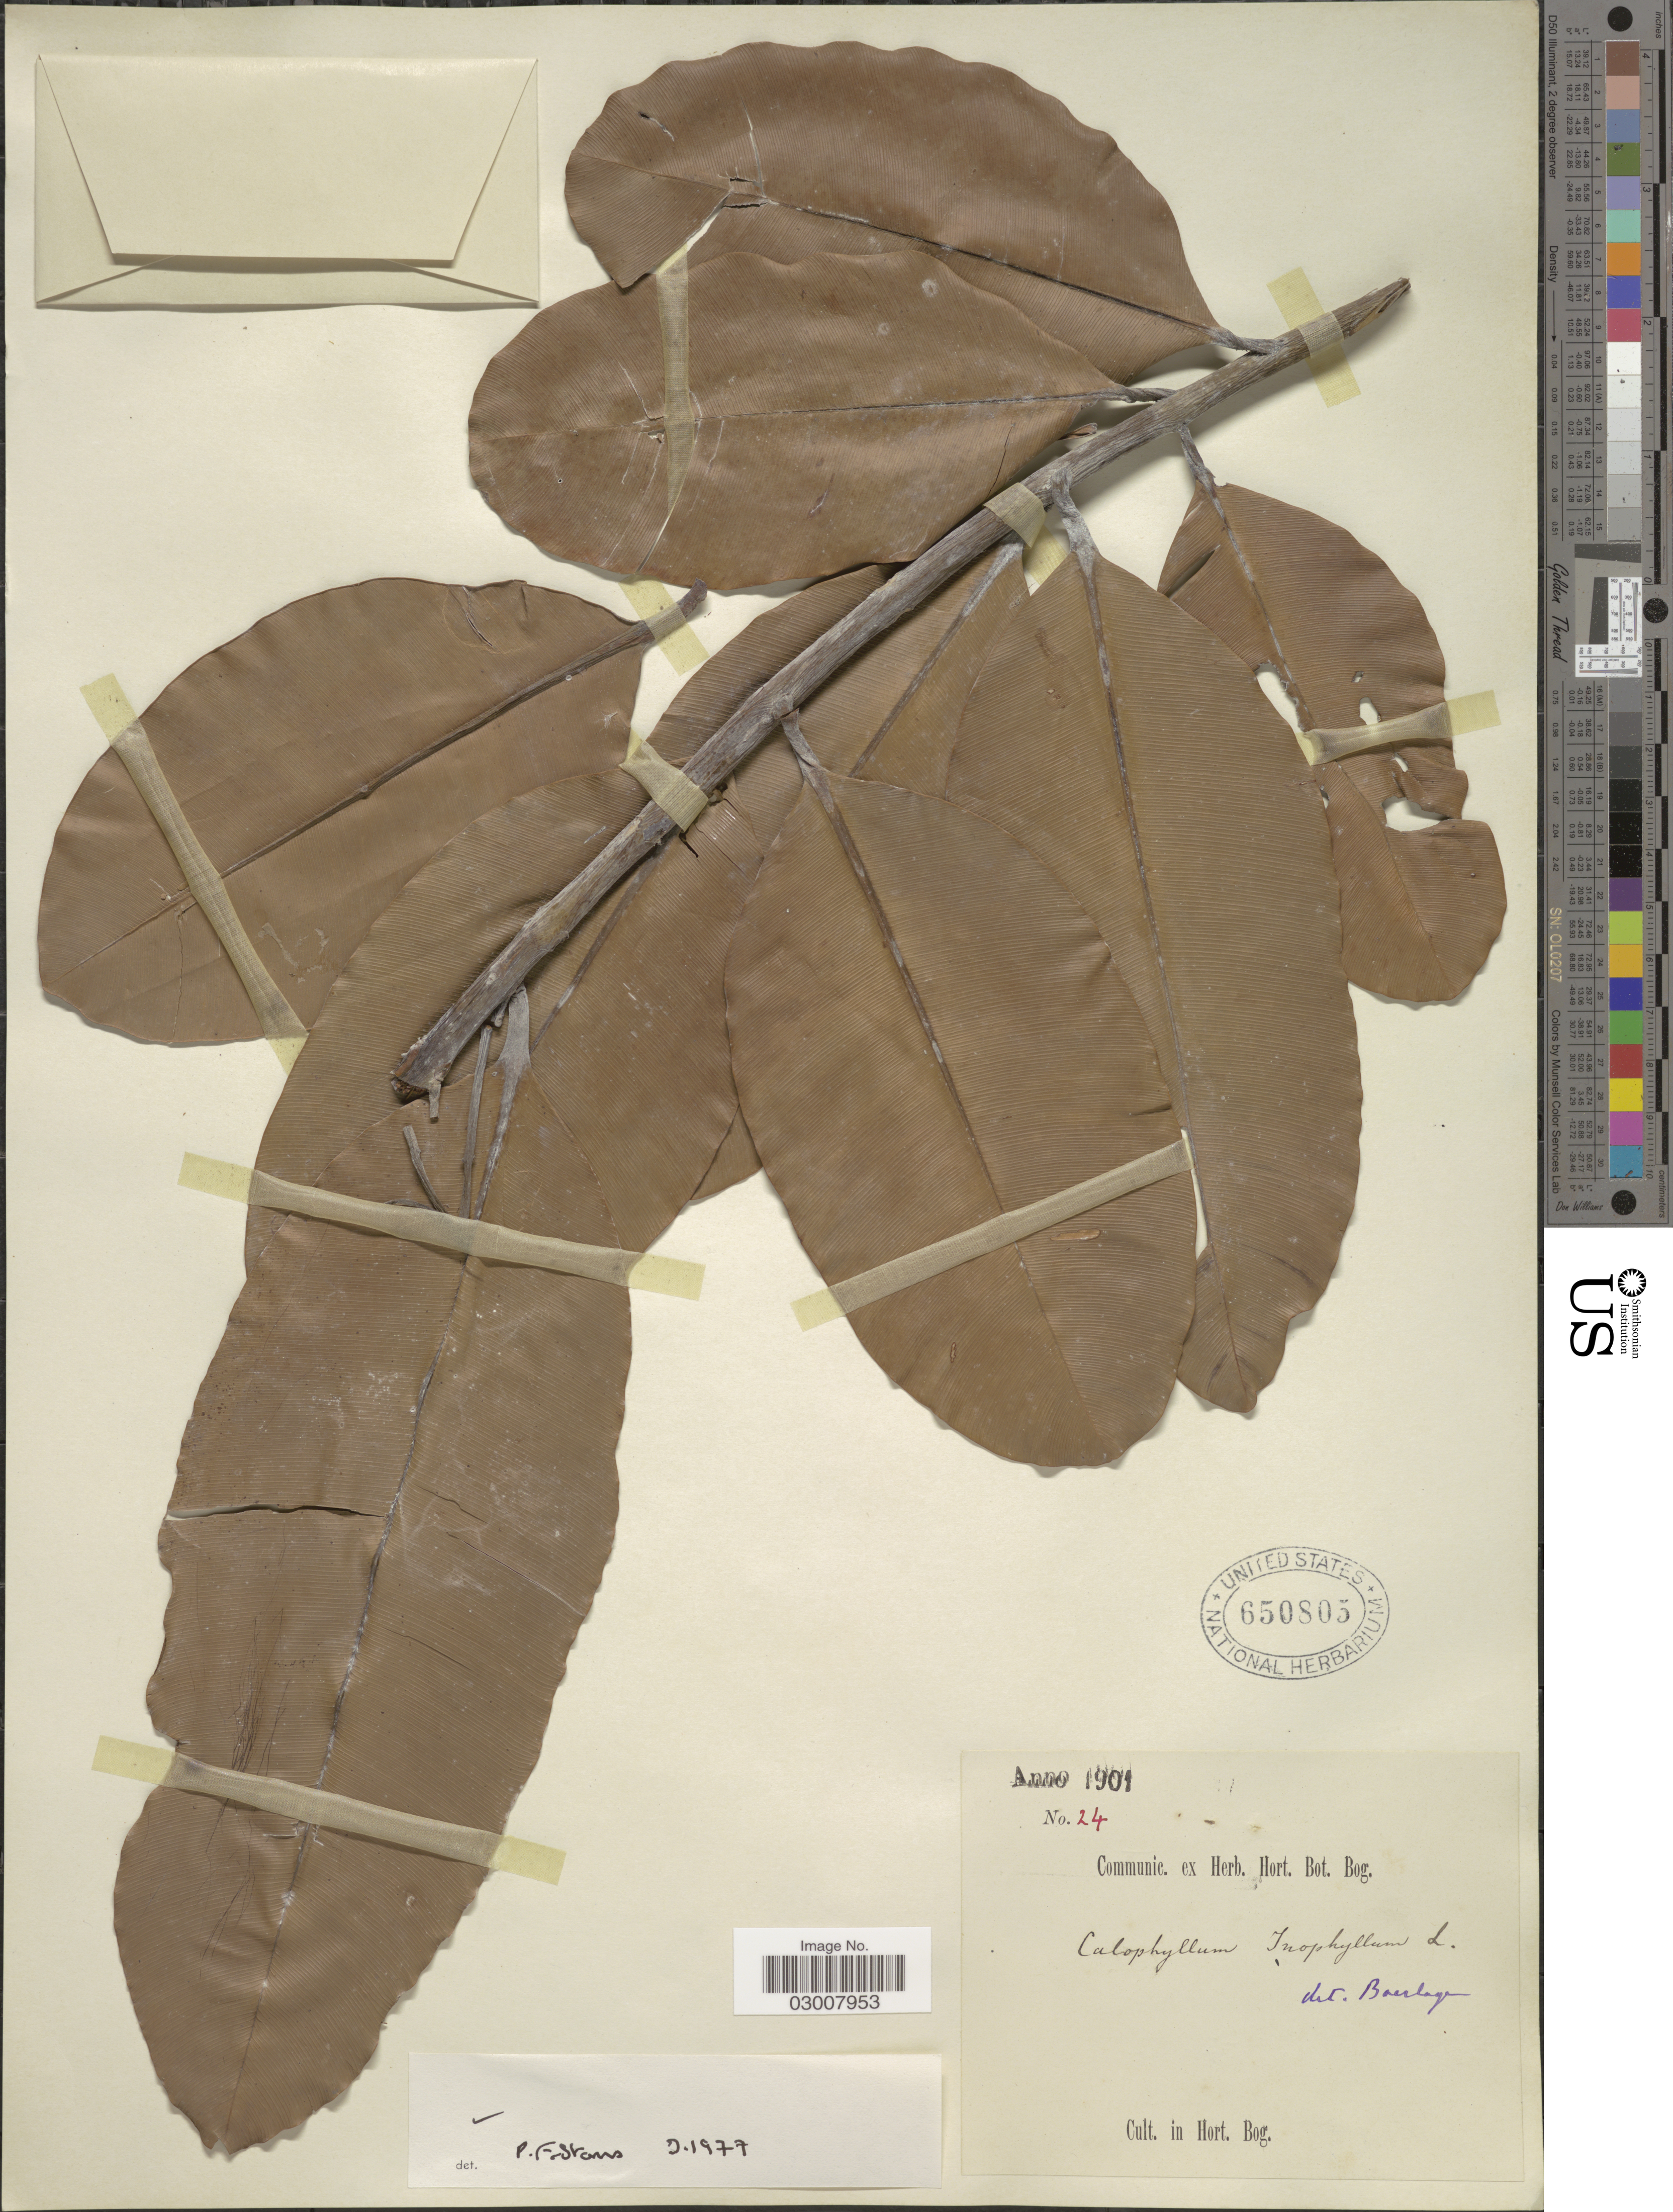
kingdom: Plantae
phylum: Tracheophyta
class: Magnoliopsida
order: Malpighiales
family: Calophyllaceae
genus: Calophyllum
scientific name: Calophyllum inophyllum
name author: L.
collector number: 24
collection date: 1901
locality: Cult. in Hort. Bog.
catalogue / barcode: US 650805